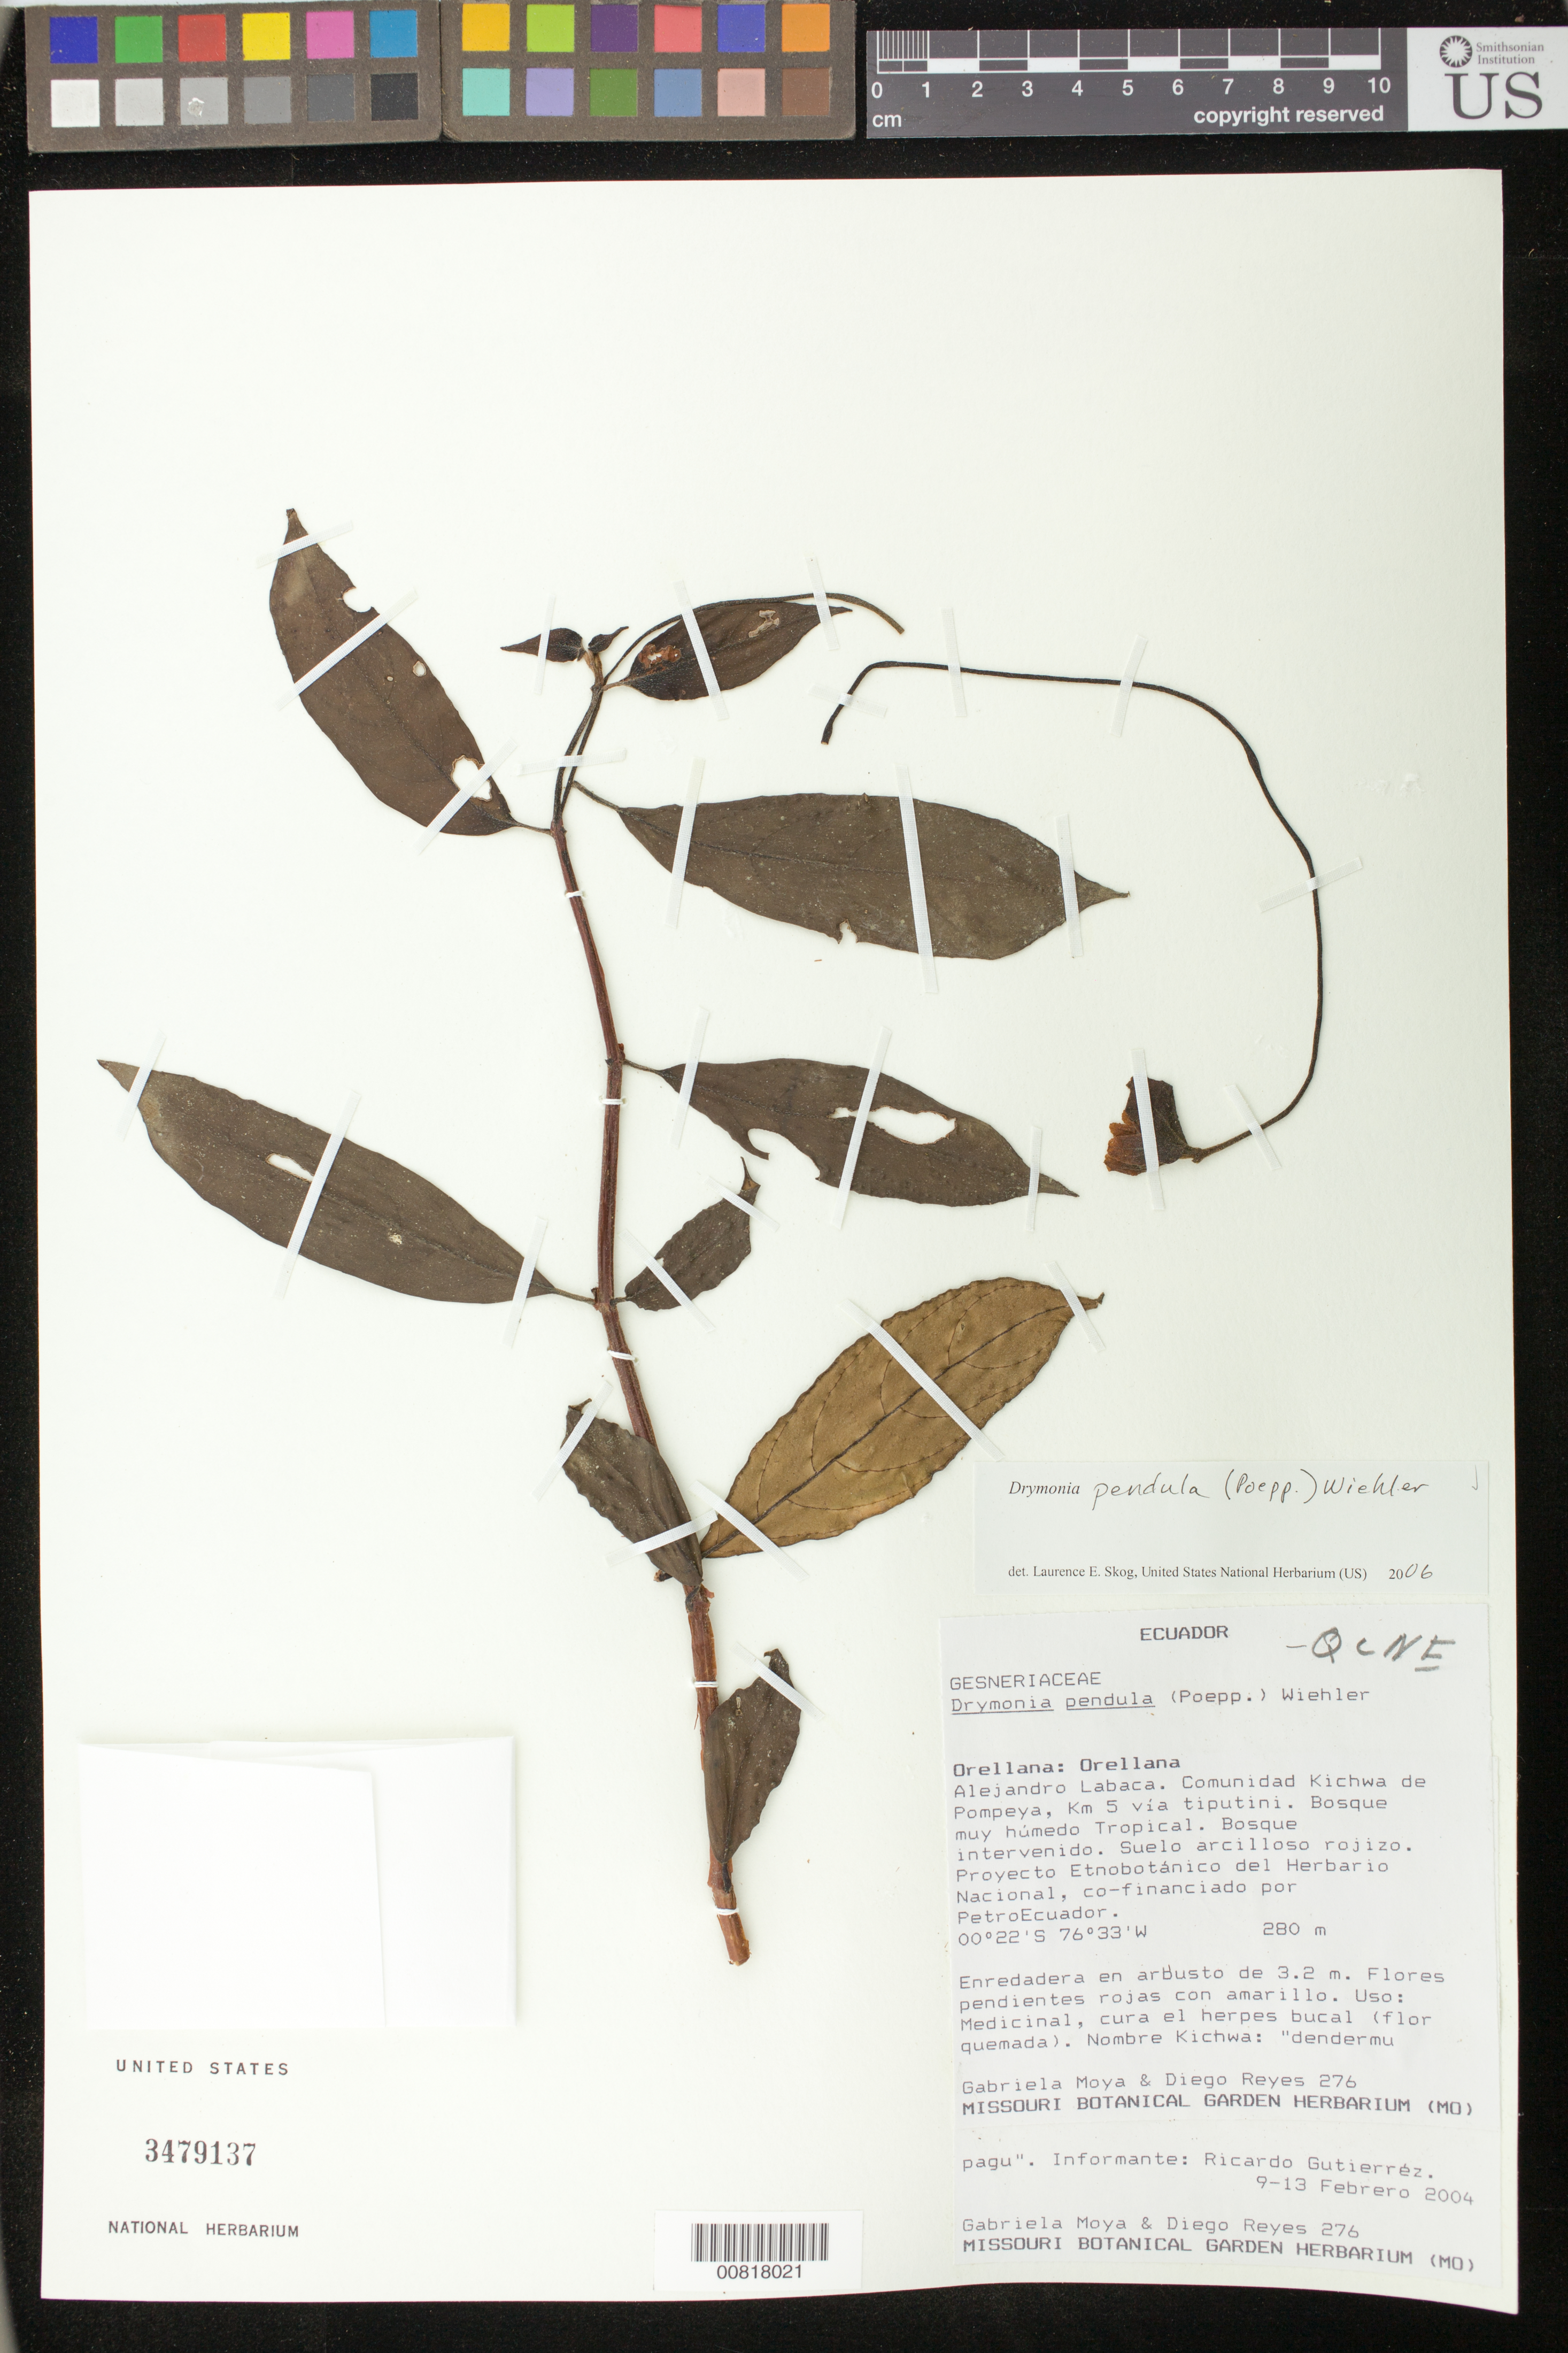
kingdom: Plantae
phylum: Tracheophyta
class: Magnoliopsida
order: Lamiales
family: Gesneriaceae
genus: Drymonia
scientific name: Drymonia pendula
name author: (Poepp.) Wiehler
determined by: Skog, Laurence E.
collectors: G. Moya & D. Reyes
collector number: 276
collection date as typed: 9-13 Feb 2004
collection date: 2004-02-09/2004-02-13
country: Ecuador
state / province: Orellana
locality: Orellana: Orellana. Alejandra Labaca, comunidad Kichwa de Pompeya, km 5 via Tiputini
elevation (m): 280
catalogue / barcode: US 3479137